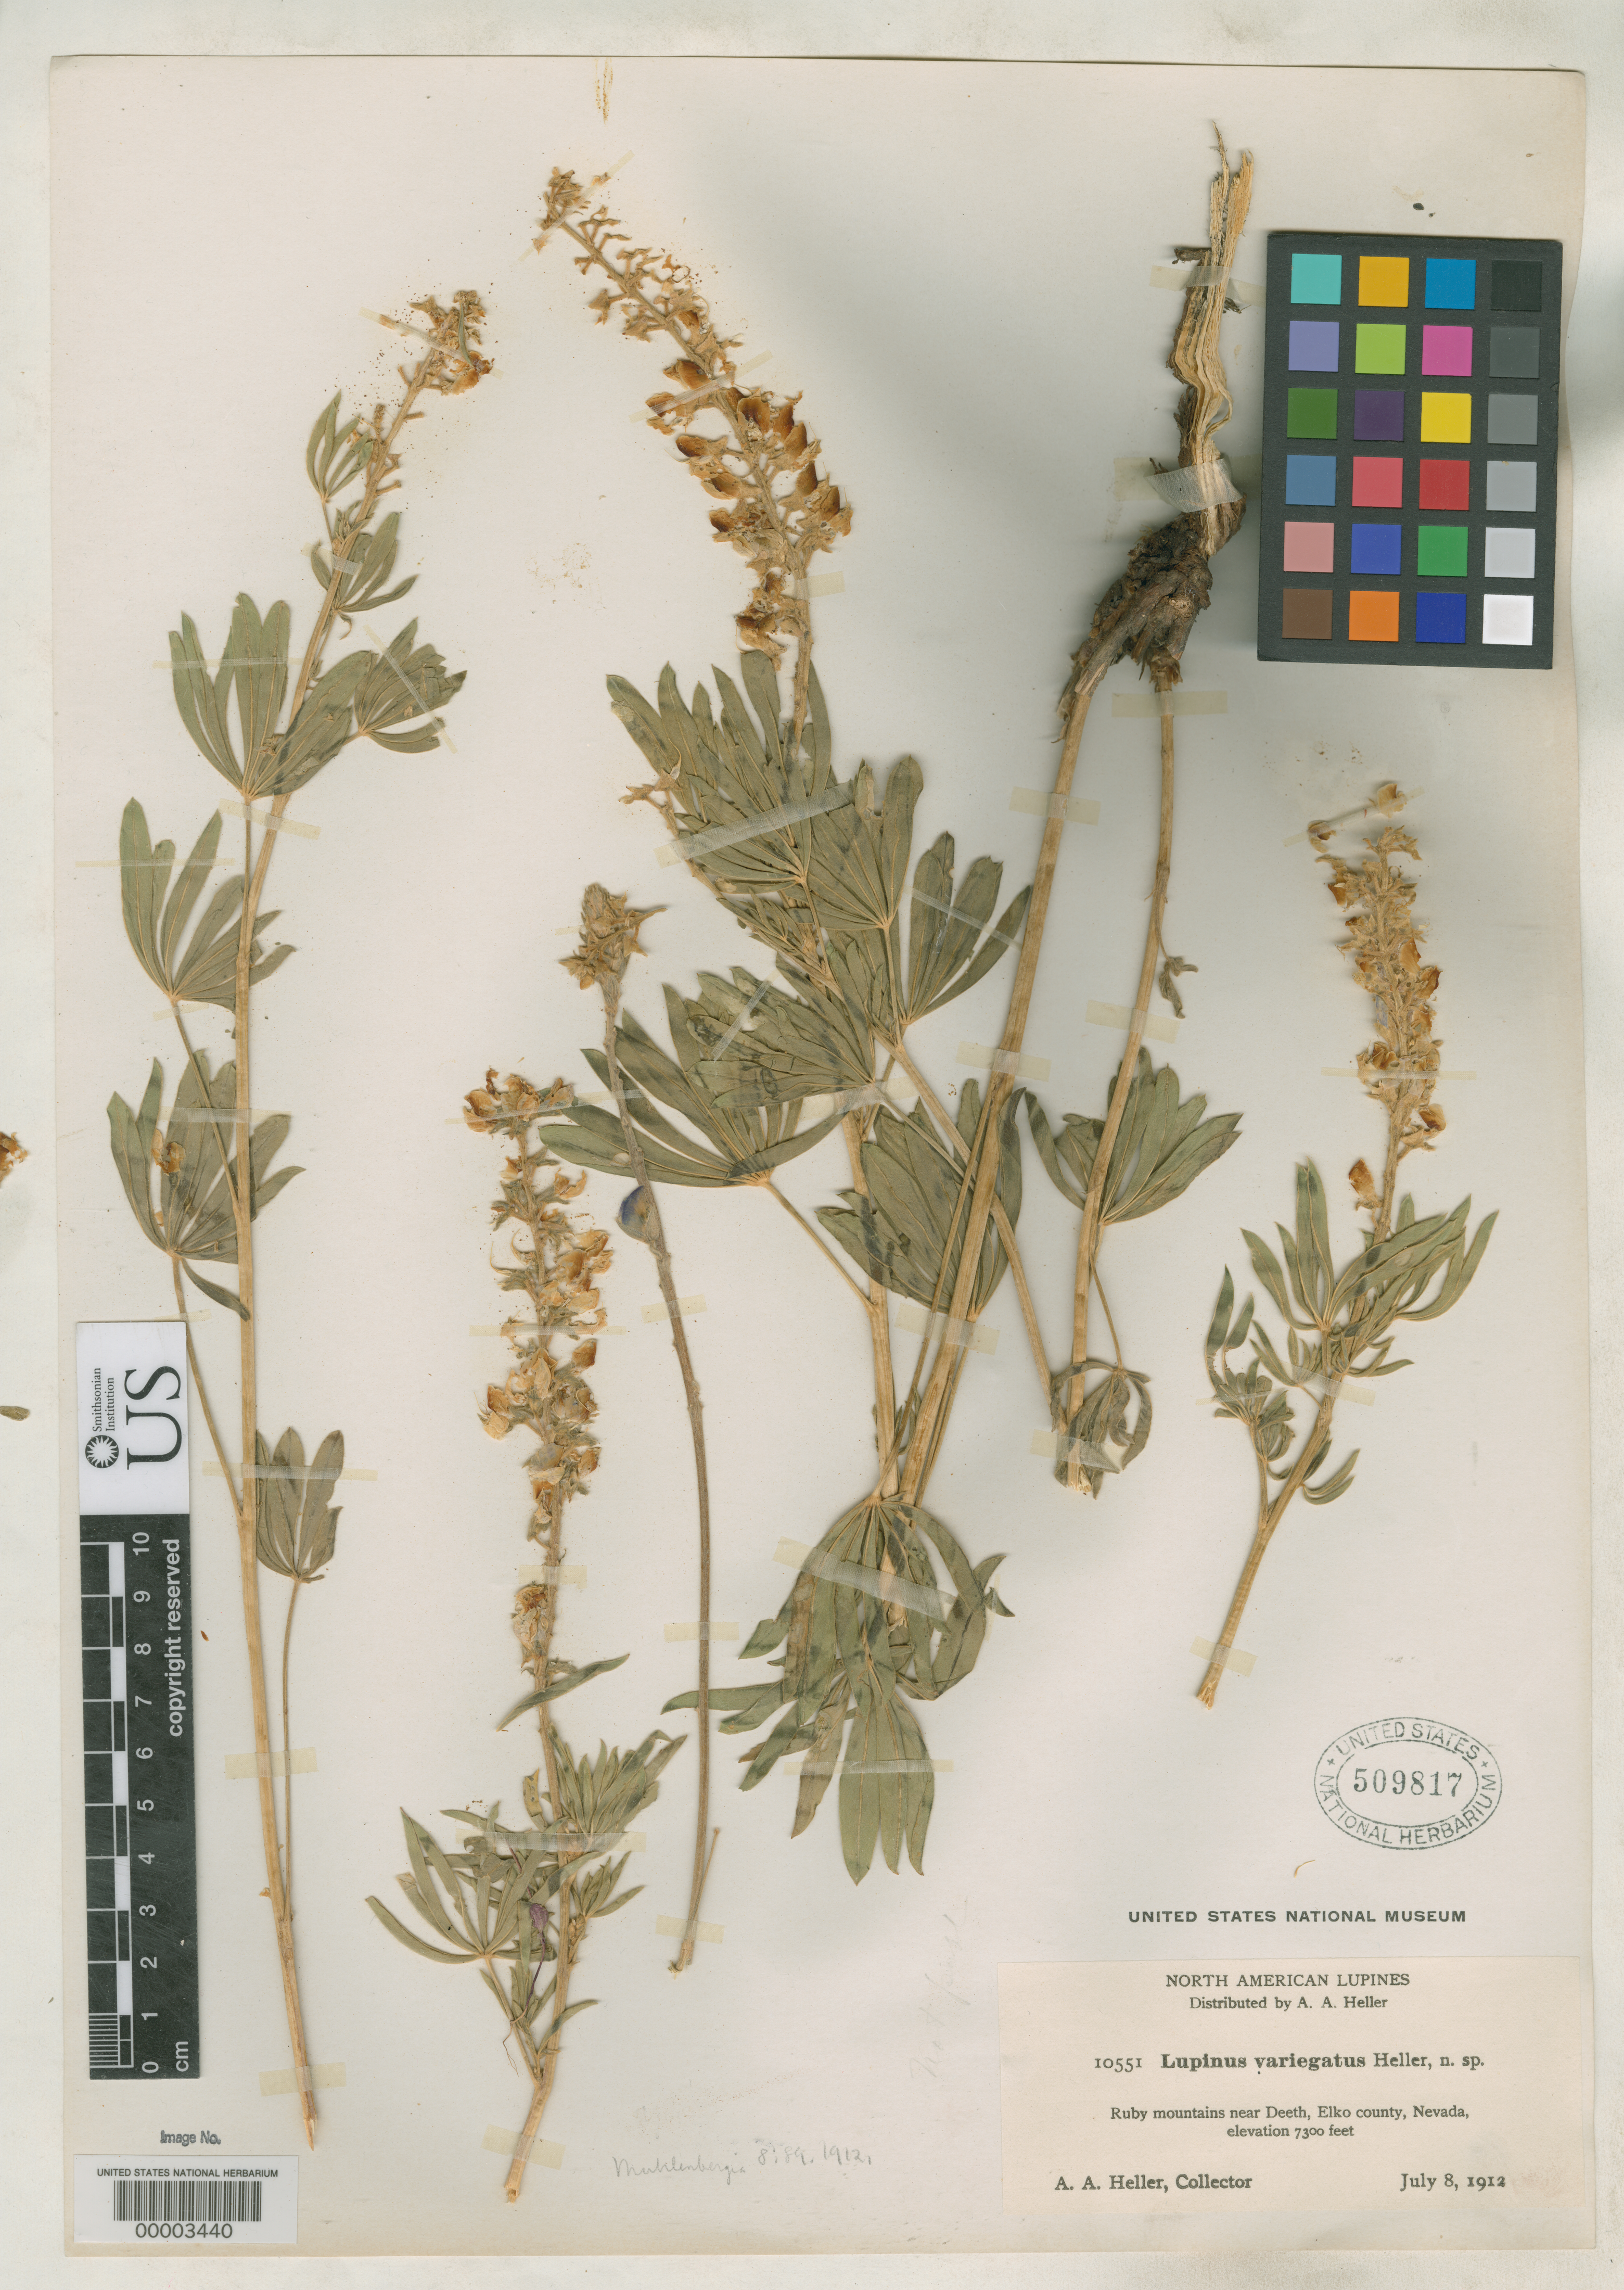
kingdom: Plantae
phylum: Tracheophyta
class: Magnoliopsida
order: Fabales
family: Fabaceae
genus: Lupinus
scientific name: Lupinus variegatus A. Heller, nom. illeg.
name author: A. Heller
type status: Isotype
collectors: A. A. Heller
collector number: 10551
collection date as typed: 08 Jul 1912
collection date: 1912-07-08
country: United States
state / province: Nevada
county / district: Elko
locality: Ruby Mts. near Deeth.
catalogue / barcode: US 509817